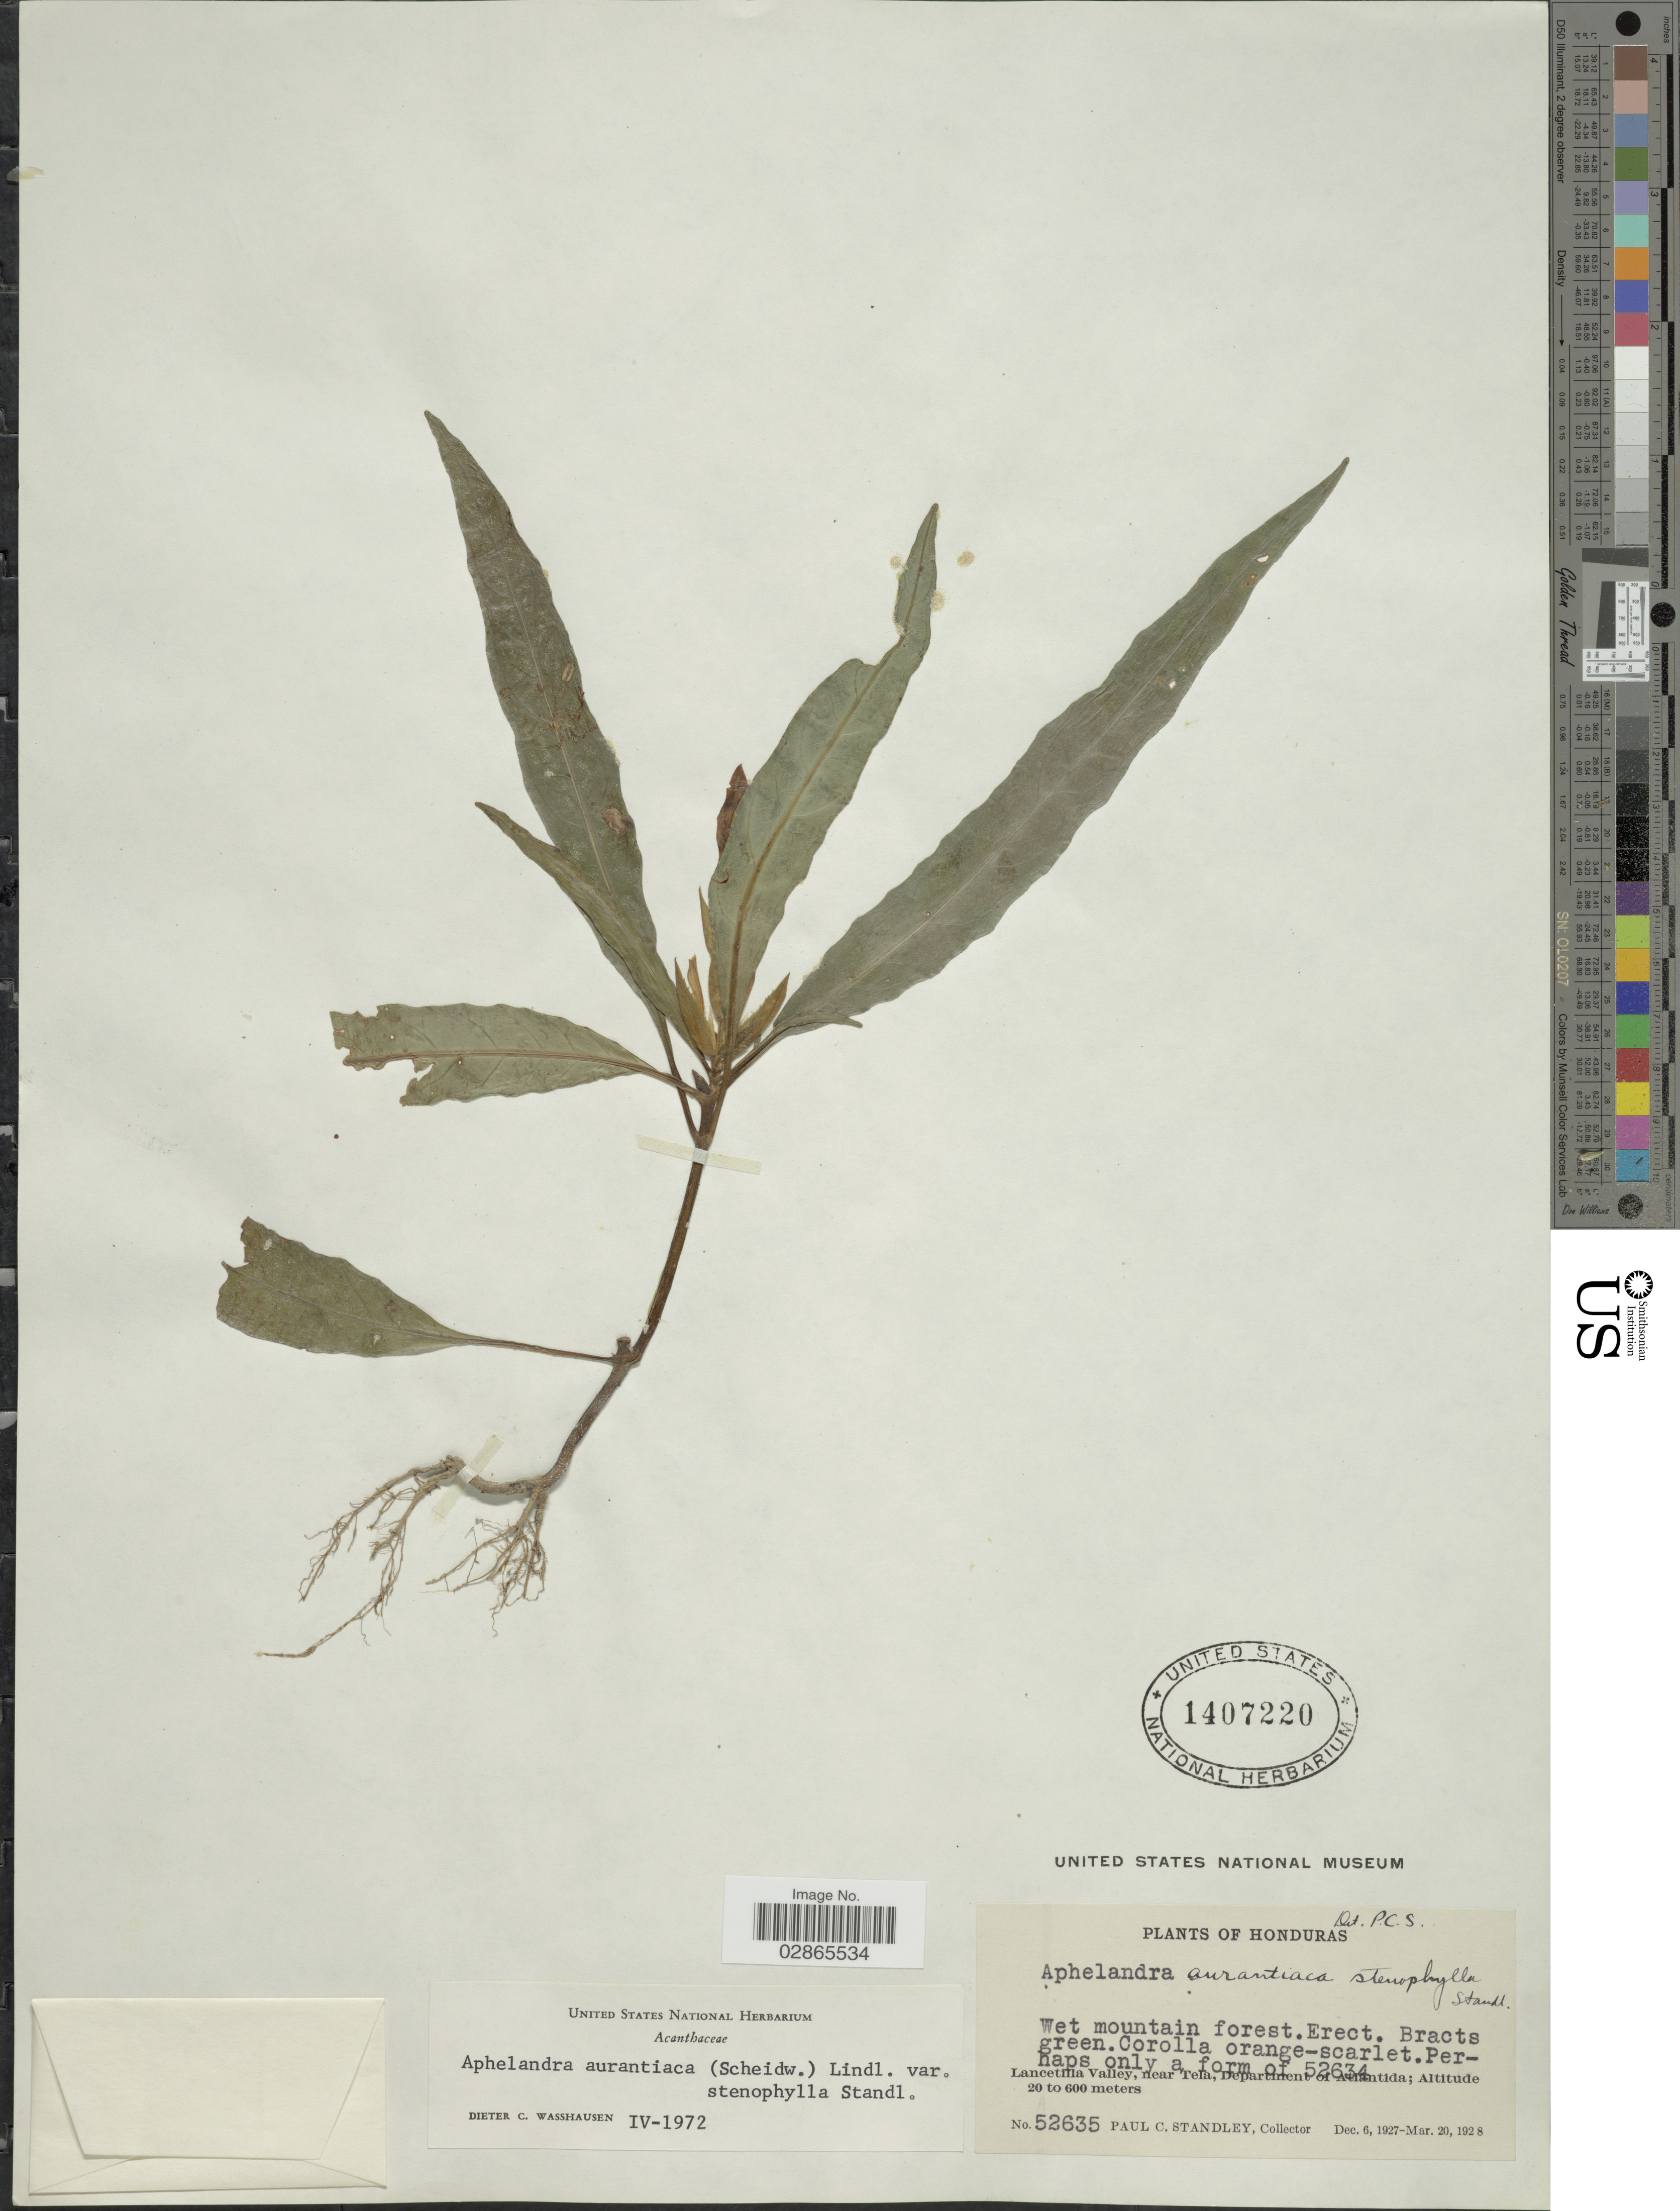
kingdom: Plantae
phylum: Tracheophyta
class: Magnoliopsida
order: Lamiales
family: Acanthaceae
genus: Aphelandra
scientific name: Aphelandra aurantiaca var. stenophylla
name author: Standl.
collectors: P. C. Standley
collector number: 52635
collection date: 1927-12-06/1928-03-20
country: Honduras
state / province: Atlántida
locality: Lancetilla Valley, near Tela, Department of Atlantida.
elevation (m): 20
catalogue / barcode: US 1407220